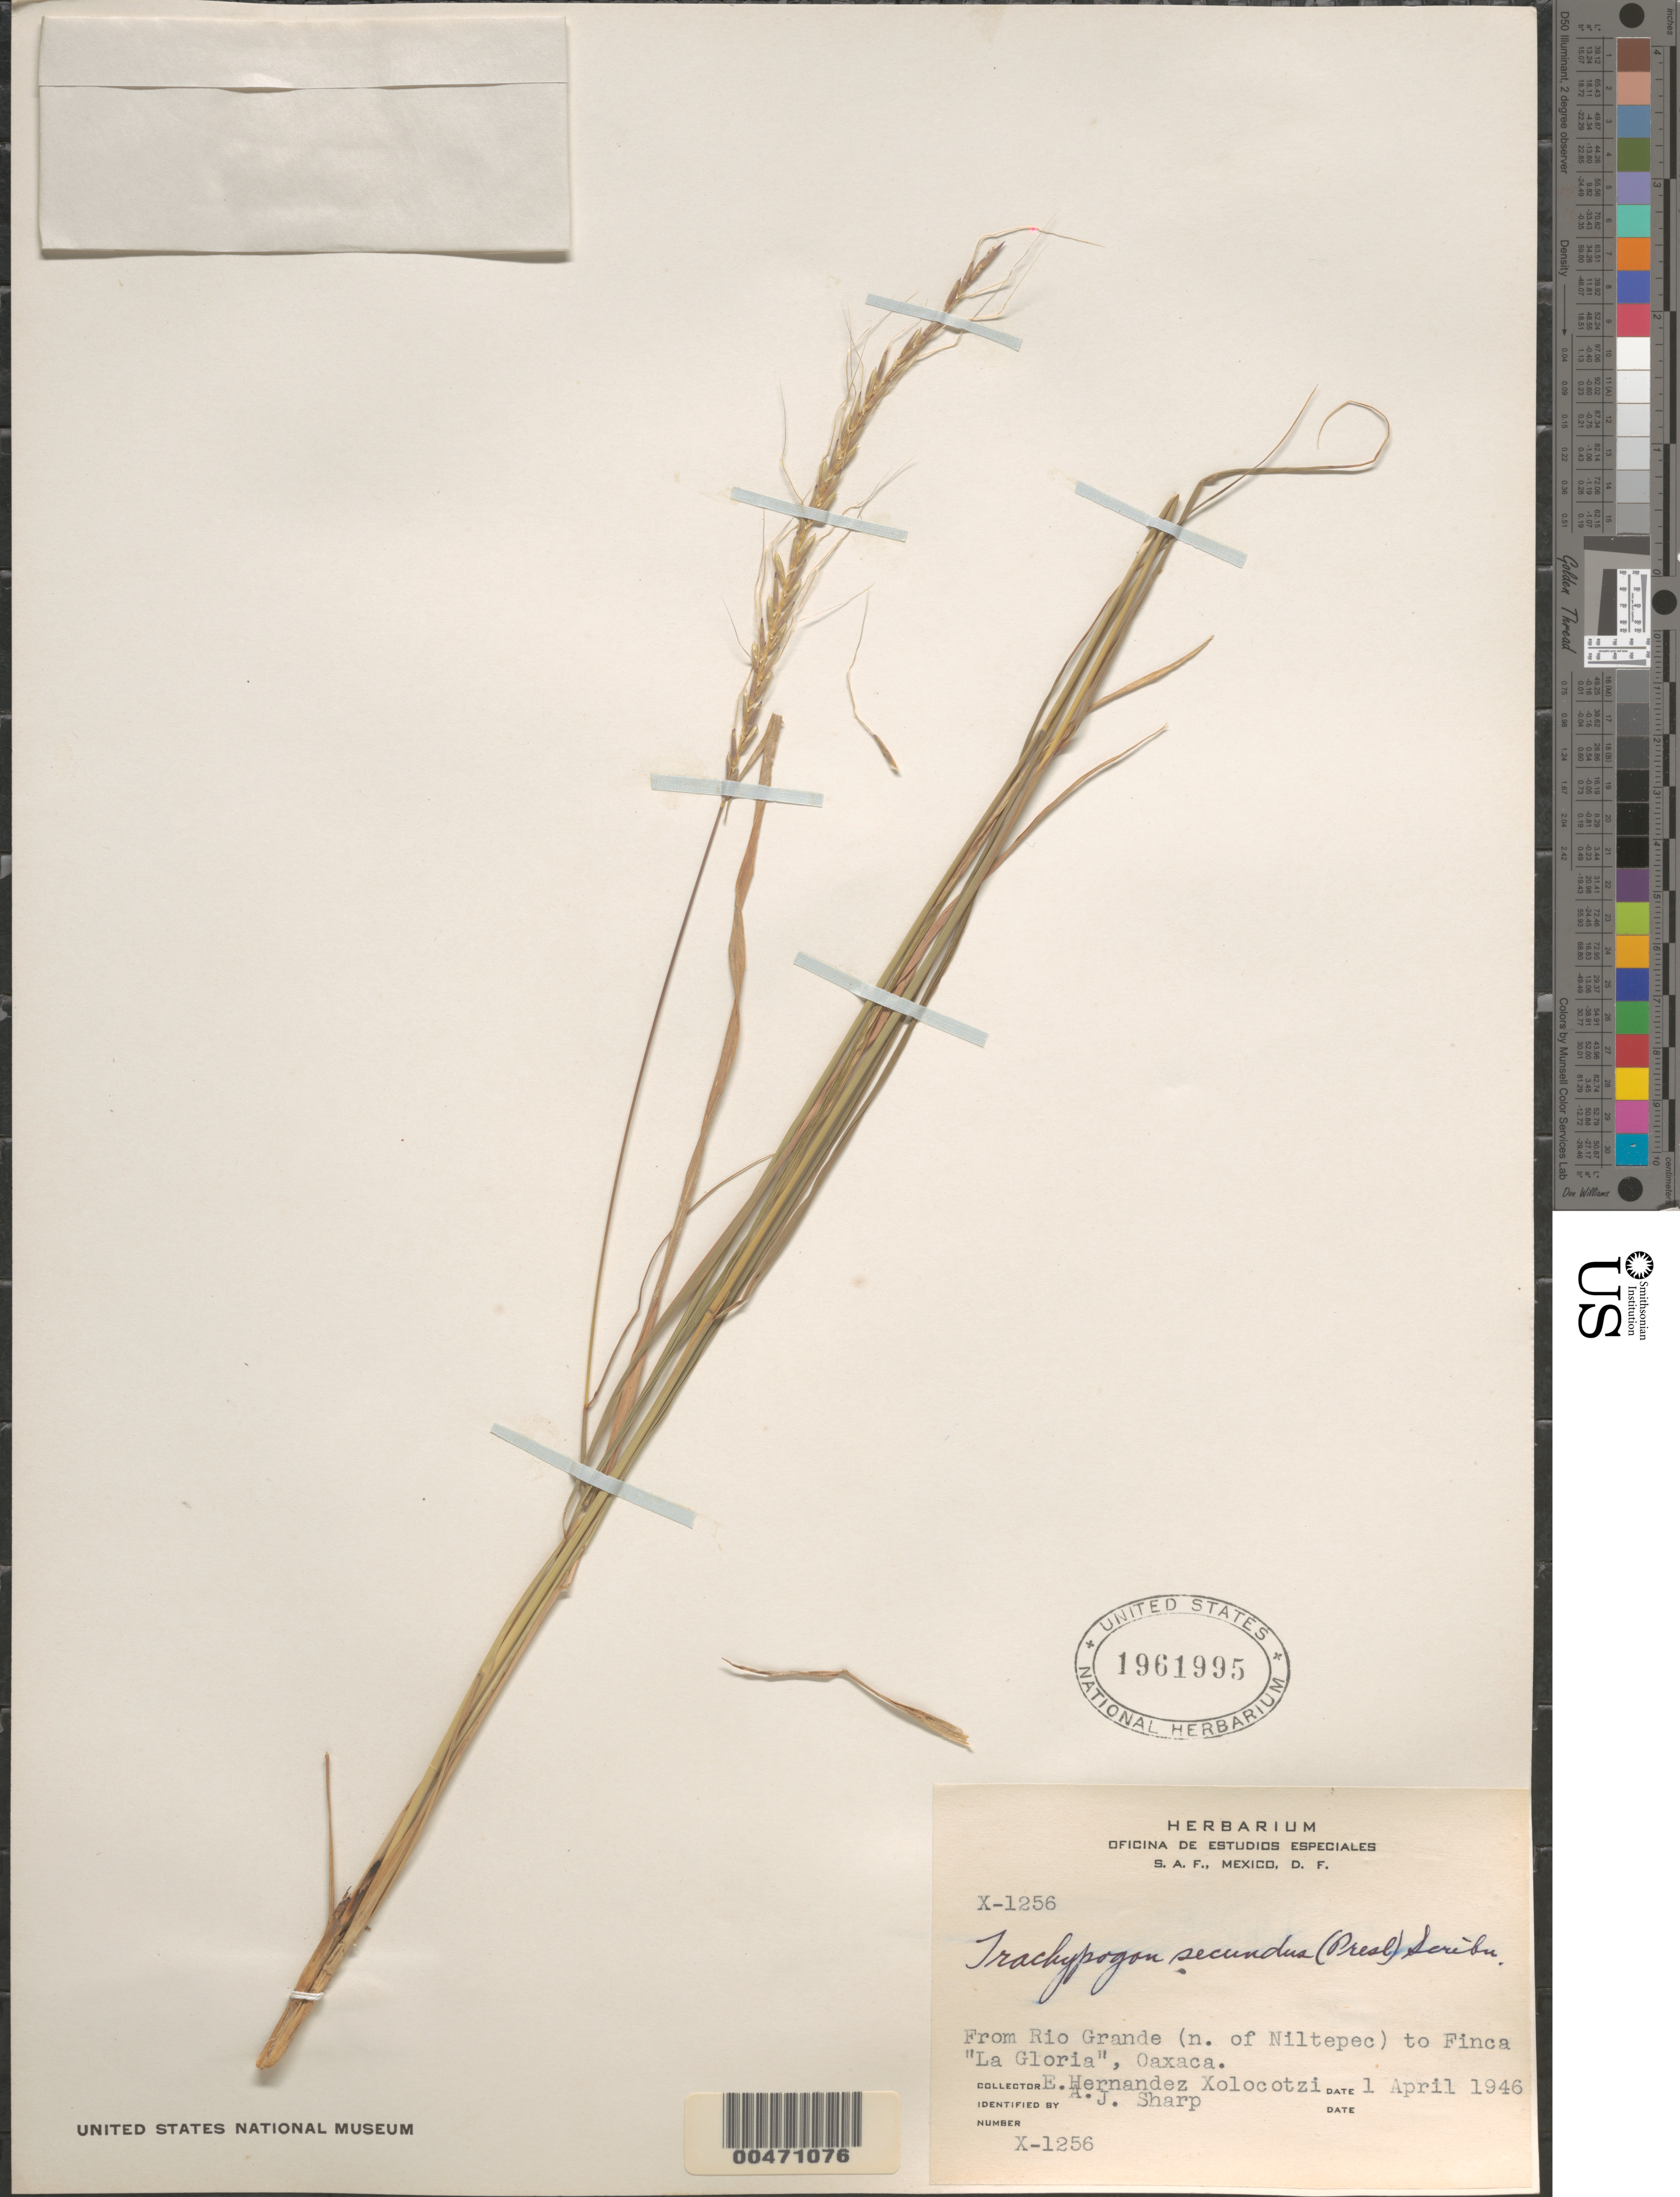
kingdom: Plantae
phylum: Tracheophyta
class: Liliopsida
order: Poales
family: Poaceae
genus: Trachypogon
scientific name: Trachypogon sp.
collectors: E. I. Hernández-X. & A. J. Sharp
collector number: X-1256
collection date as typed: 1 Apr 1946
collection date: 1946-04-01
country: Mexico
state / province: Oaxaca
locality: From Rio Grande (N of Niltepec) to Finca La Gloria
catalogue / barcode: US 1961995